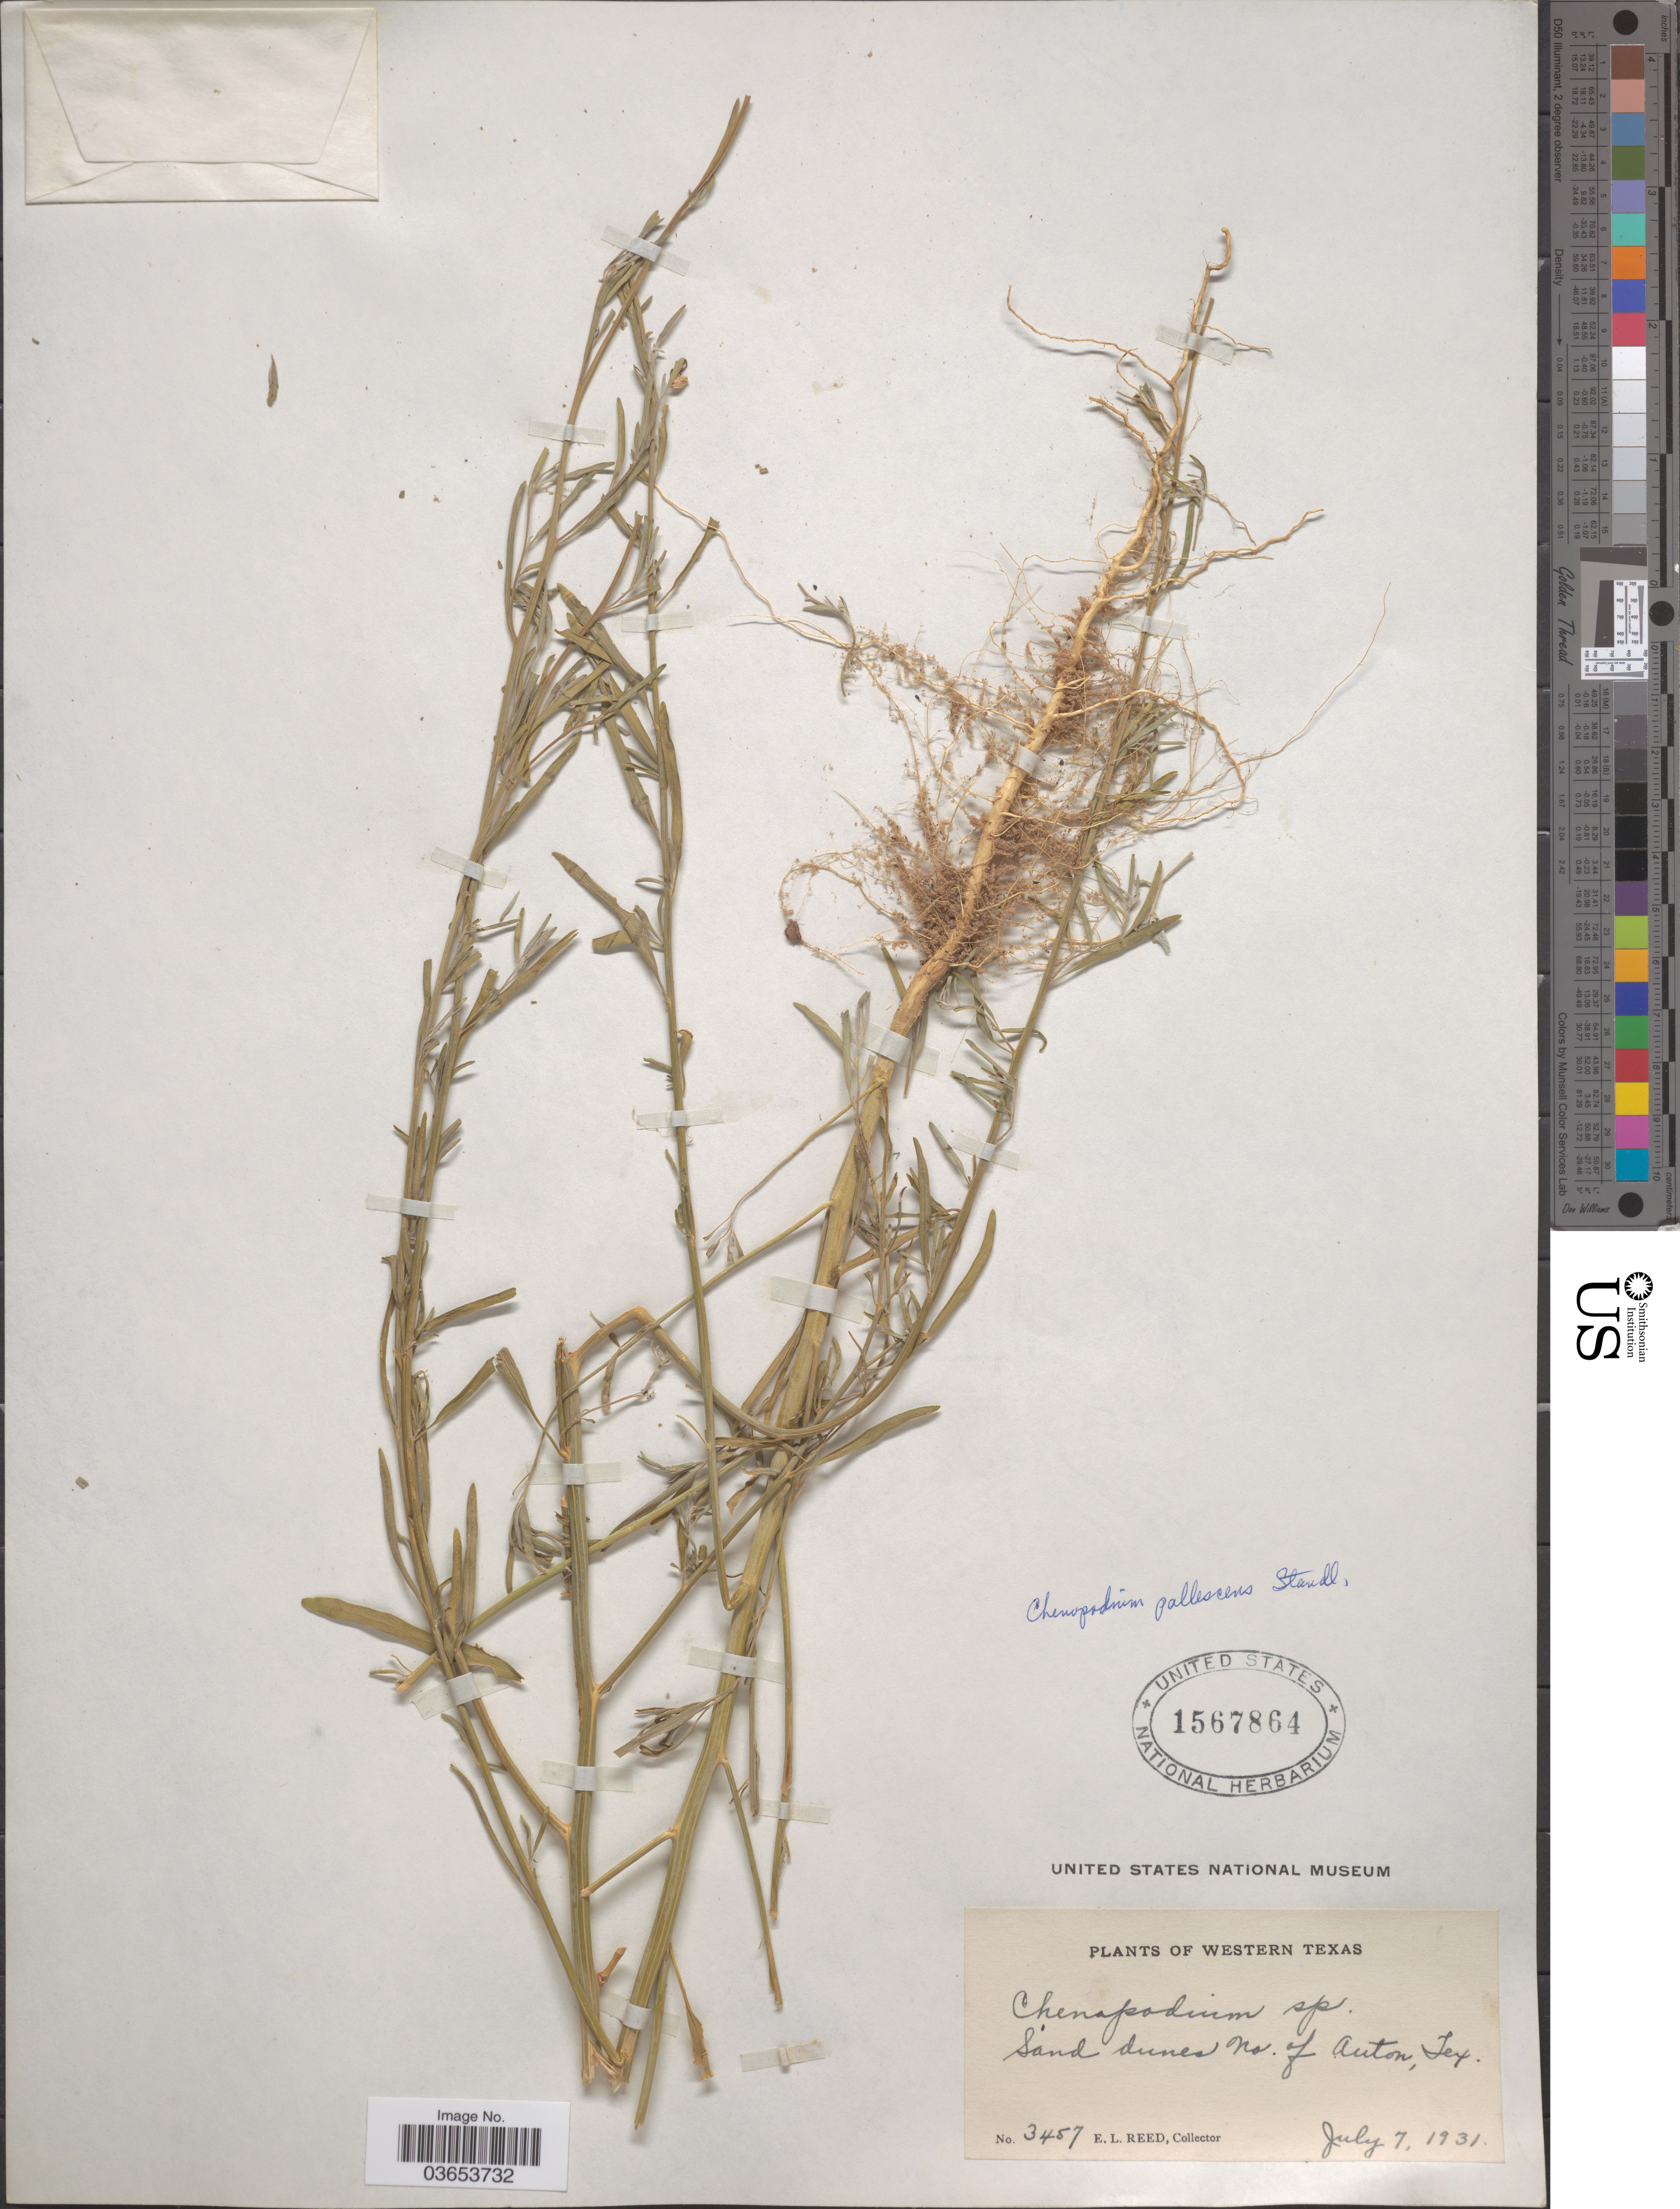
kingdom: Plantae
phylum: Tracheophyta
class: Magnoliopsida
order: Caryophyllales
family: Amaranthaceae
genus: Chenopodium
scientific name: Chenopodium pallescens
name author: Standl.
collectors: E. Reed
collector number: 3457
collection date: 1931-07-07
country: United States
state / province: Texas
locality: Western Texas. Sand dunes No. of Anton.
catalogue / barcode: US 1567864